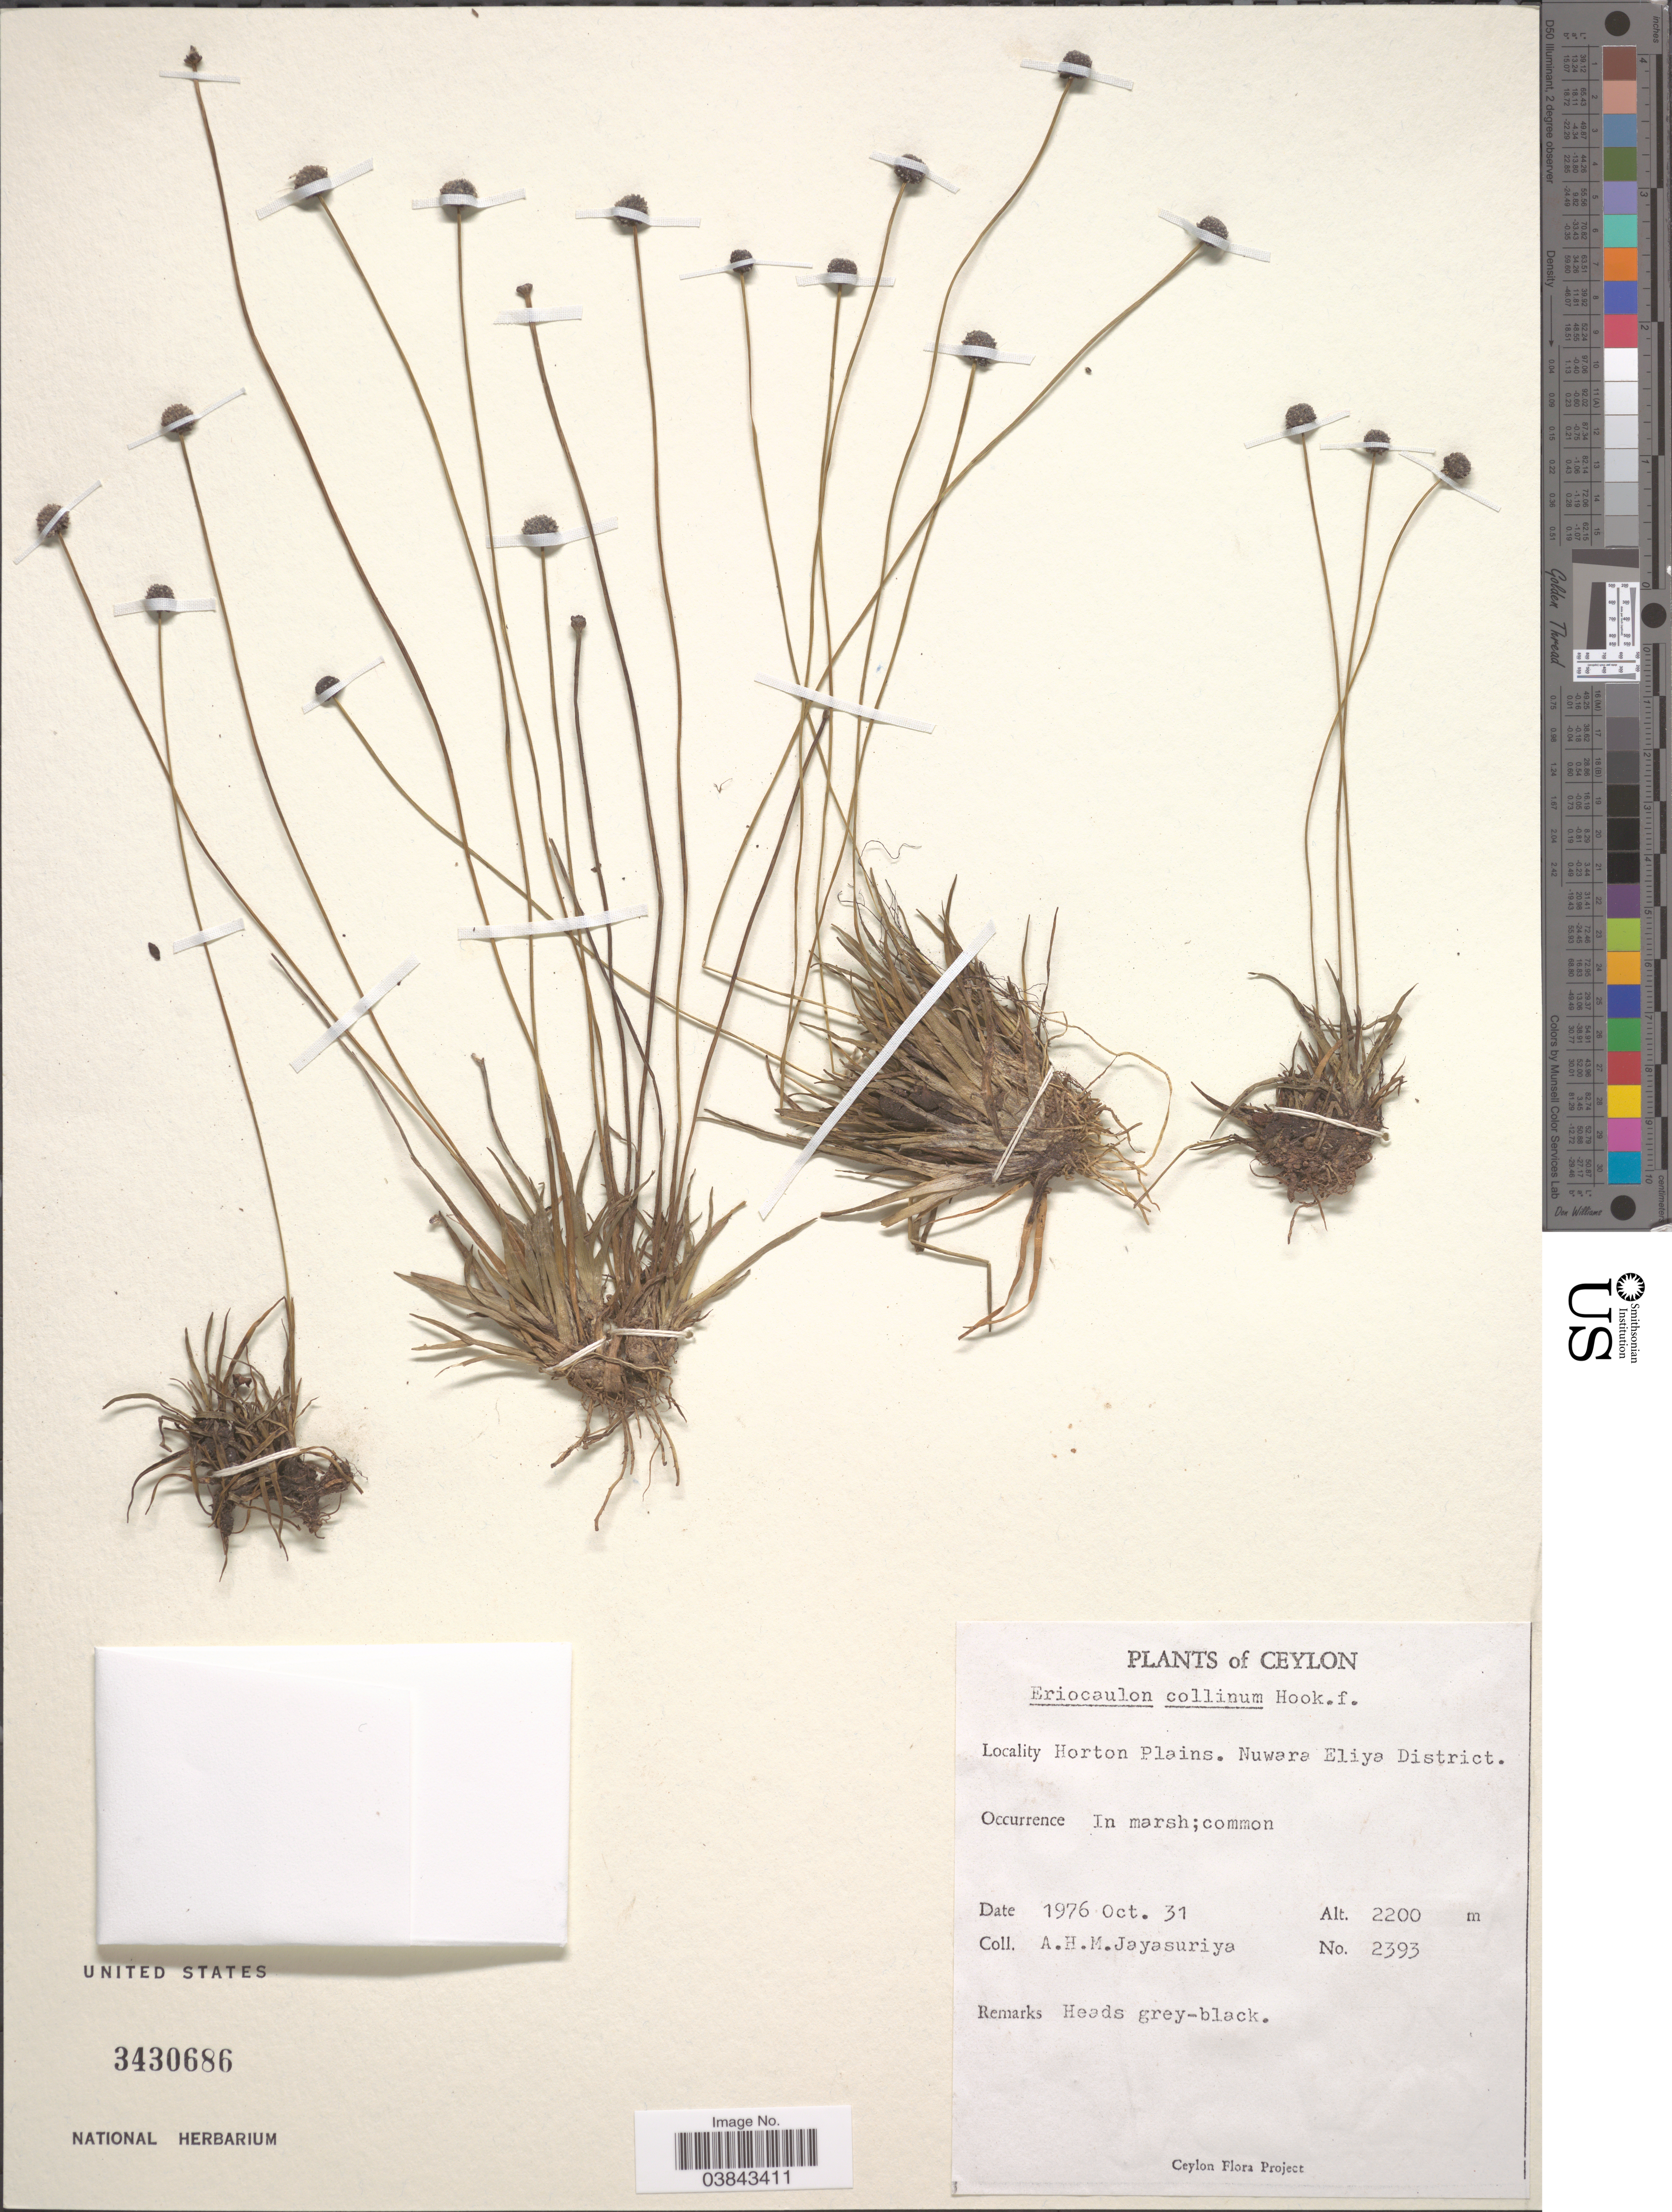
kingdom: Plantae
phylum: Tracheophyta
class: Liliopsida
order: Poales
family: Eriocaulaceae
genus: Eriocaulon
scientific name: Eriocaulon collinum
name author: Hook. f.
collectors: A. H. Jayasuriya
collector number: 2393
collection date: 1976-10-31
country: Sri Lanka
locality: Ceylon. Horton Plains. Nuwara Eliya District.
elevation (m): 2200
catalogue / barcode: US 3430686